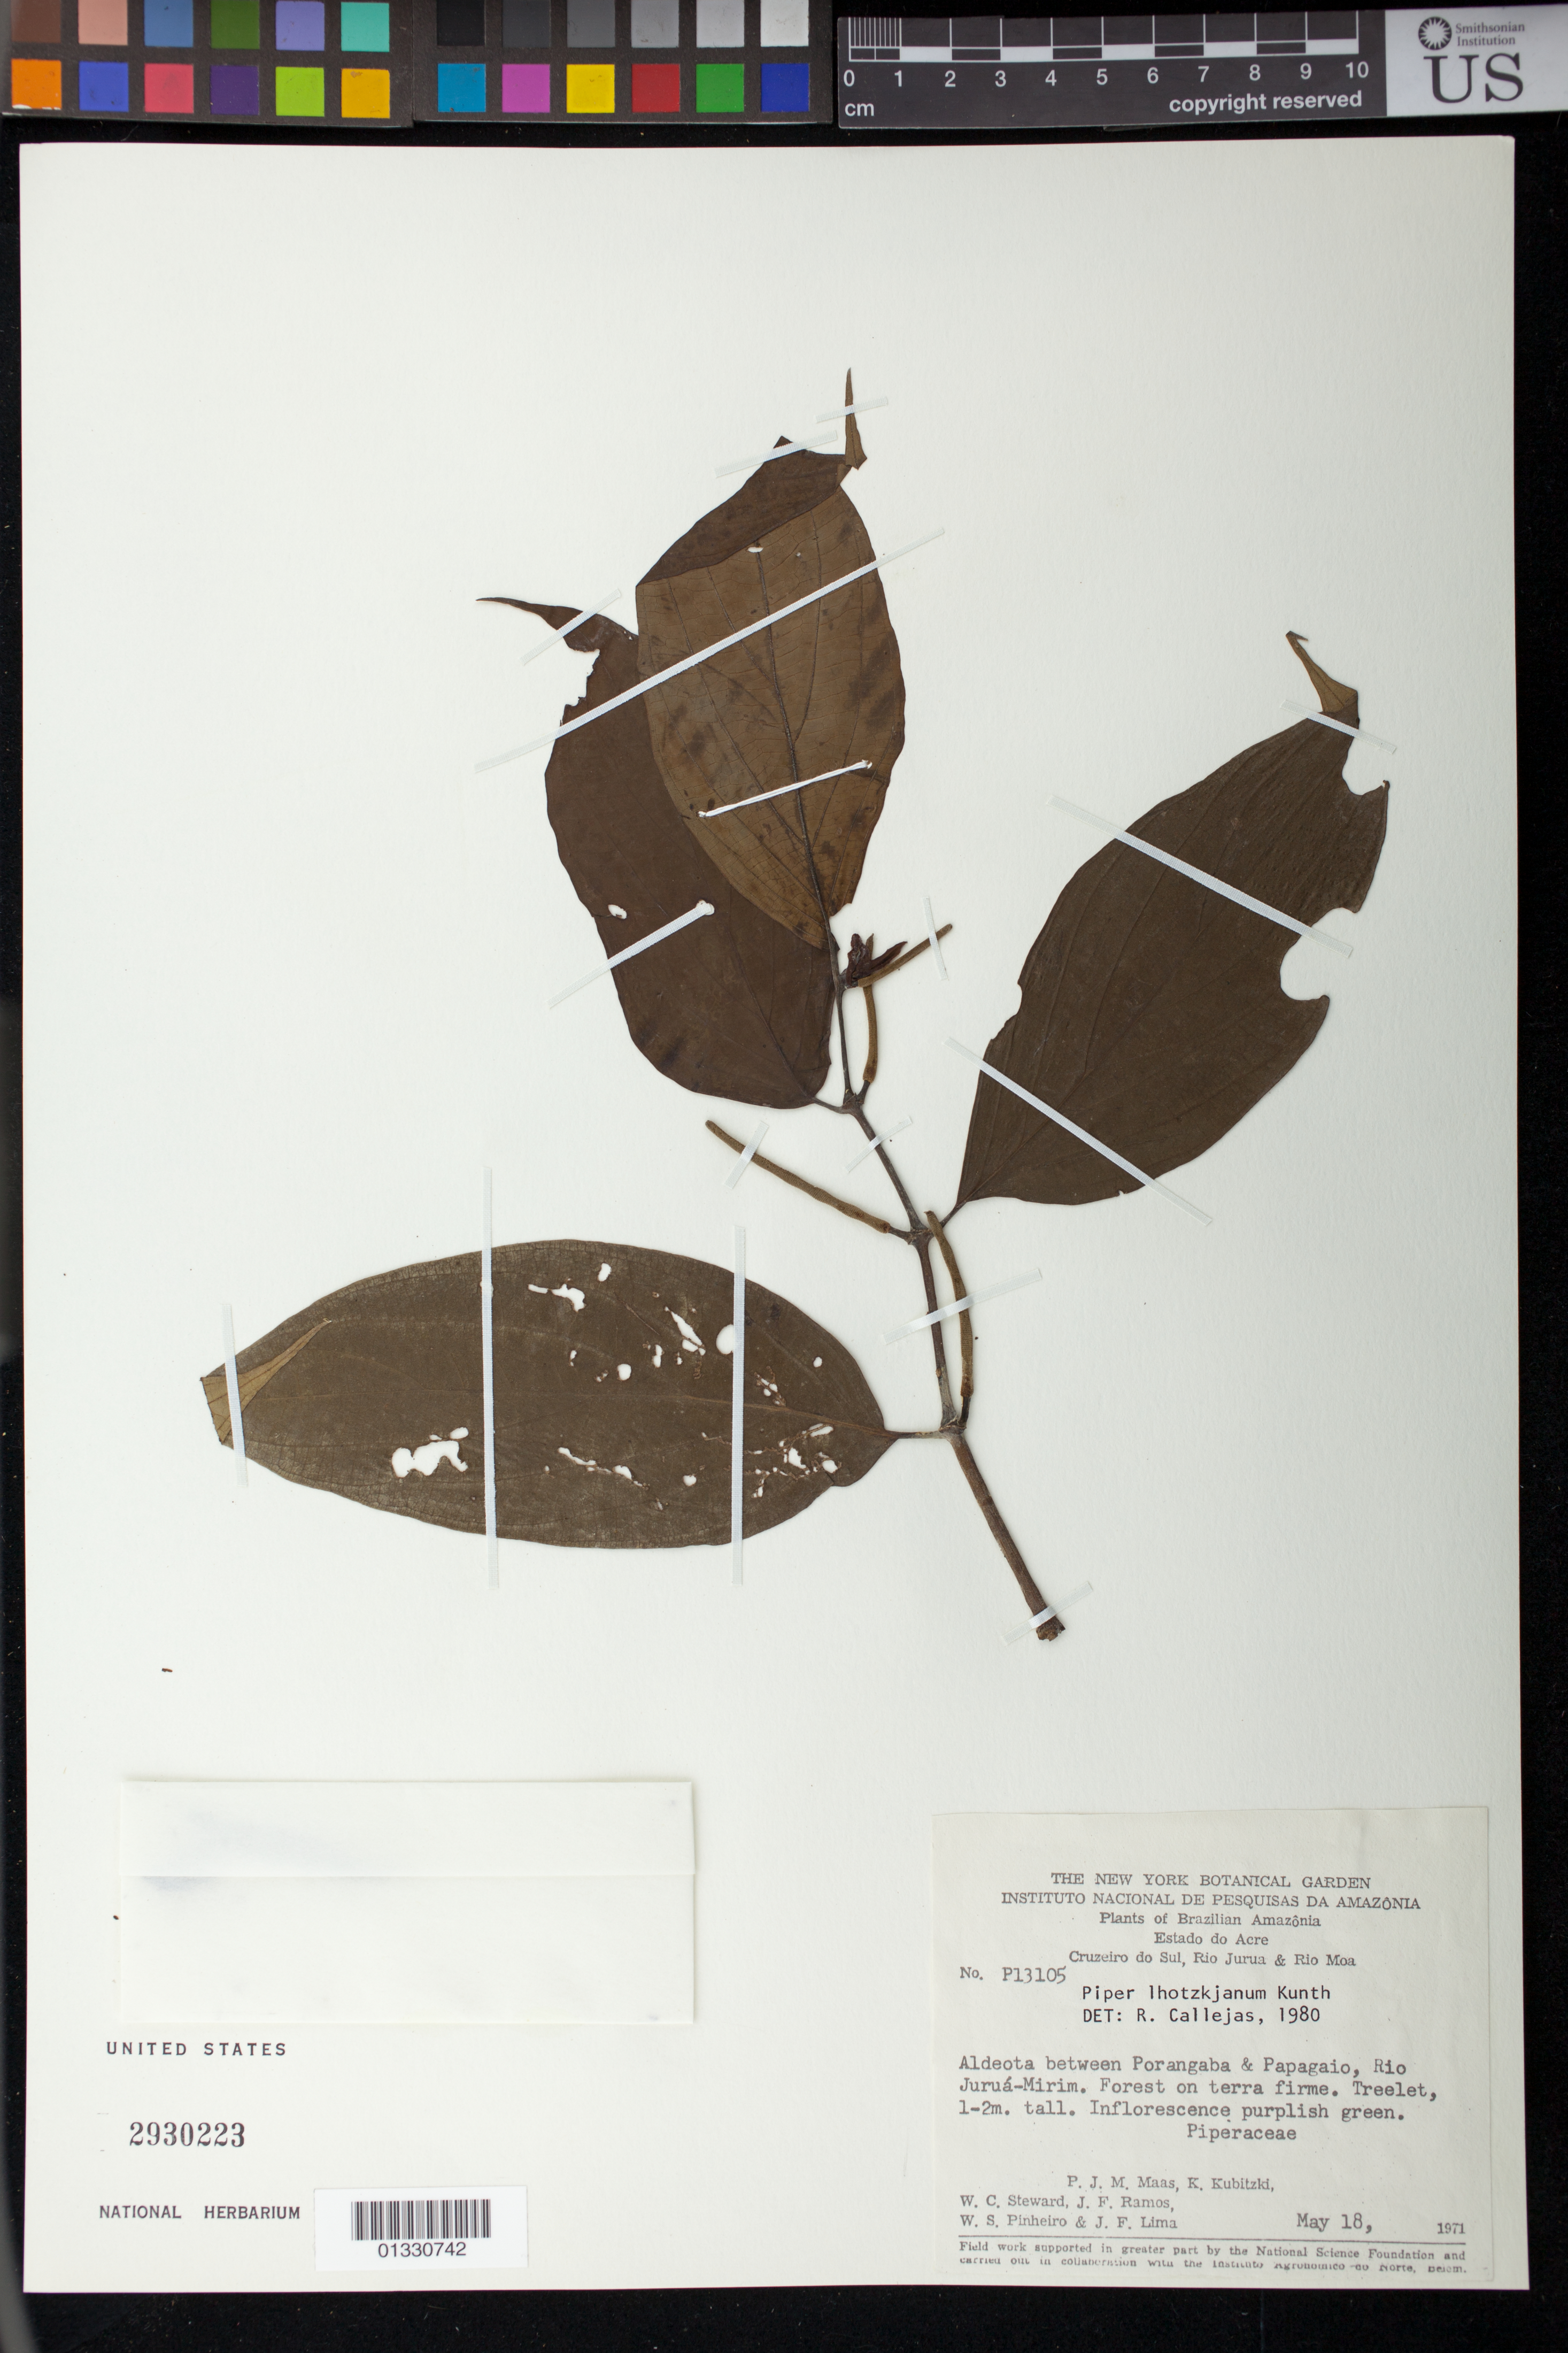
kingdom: Plantae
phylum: Tracheophyta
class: Magnoliopsida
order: Piperales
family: Piperaceae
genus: Piper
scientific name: Piper lhotskyanum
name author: Kunth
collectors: P. Maas, K. Kubitzki, W. C. Steward, J. F. Ramos, W. S. Pinheiro & J. F. Lima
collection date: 1971-05-18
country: Brazil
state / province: Acre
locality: Aldeota between Porangaba e Papagaio, Rio Juruá-Mirim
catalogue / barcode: US 2930223